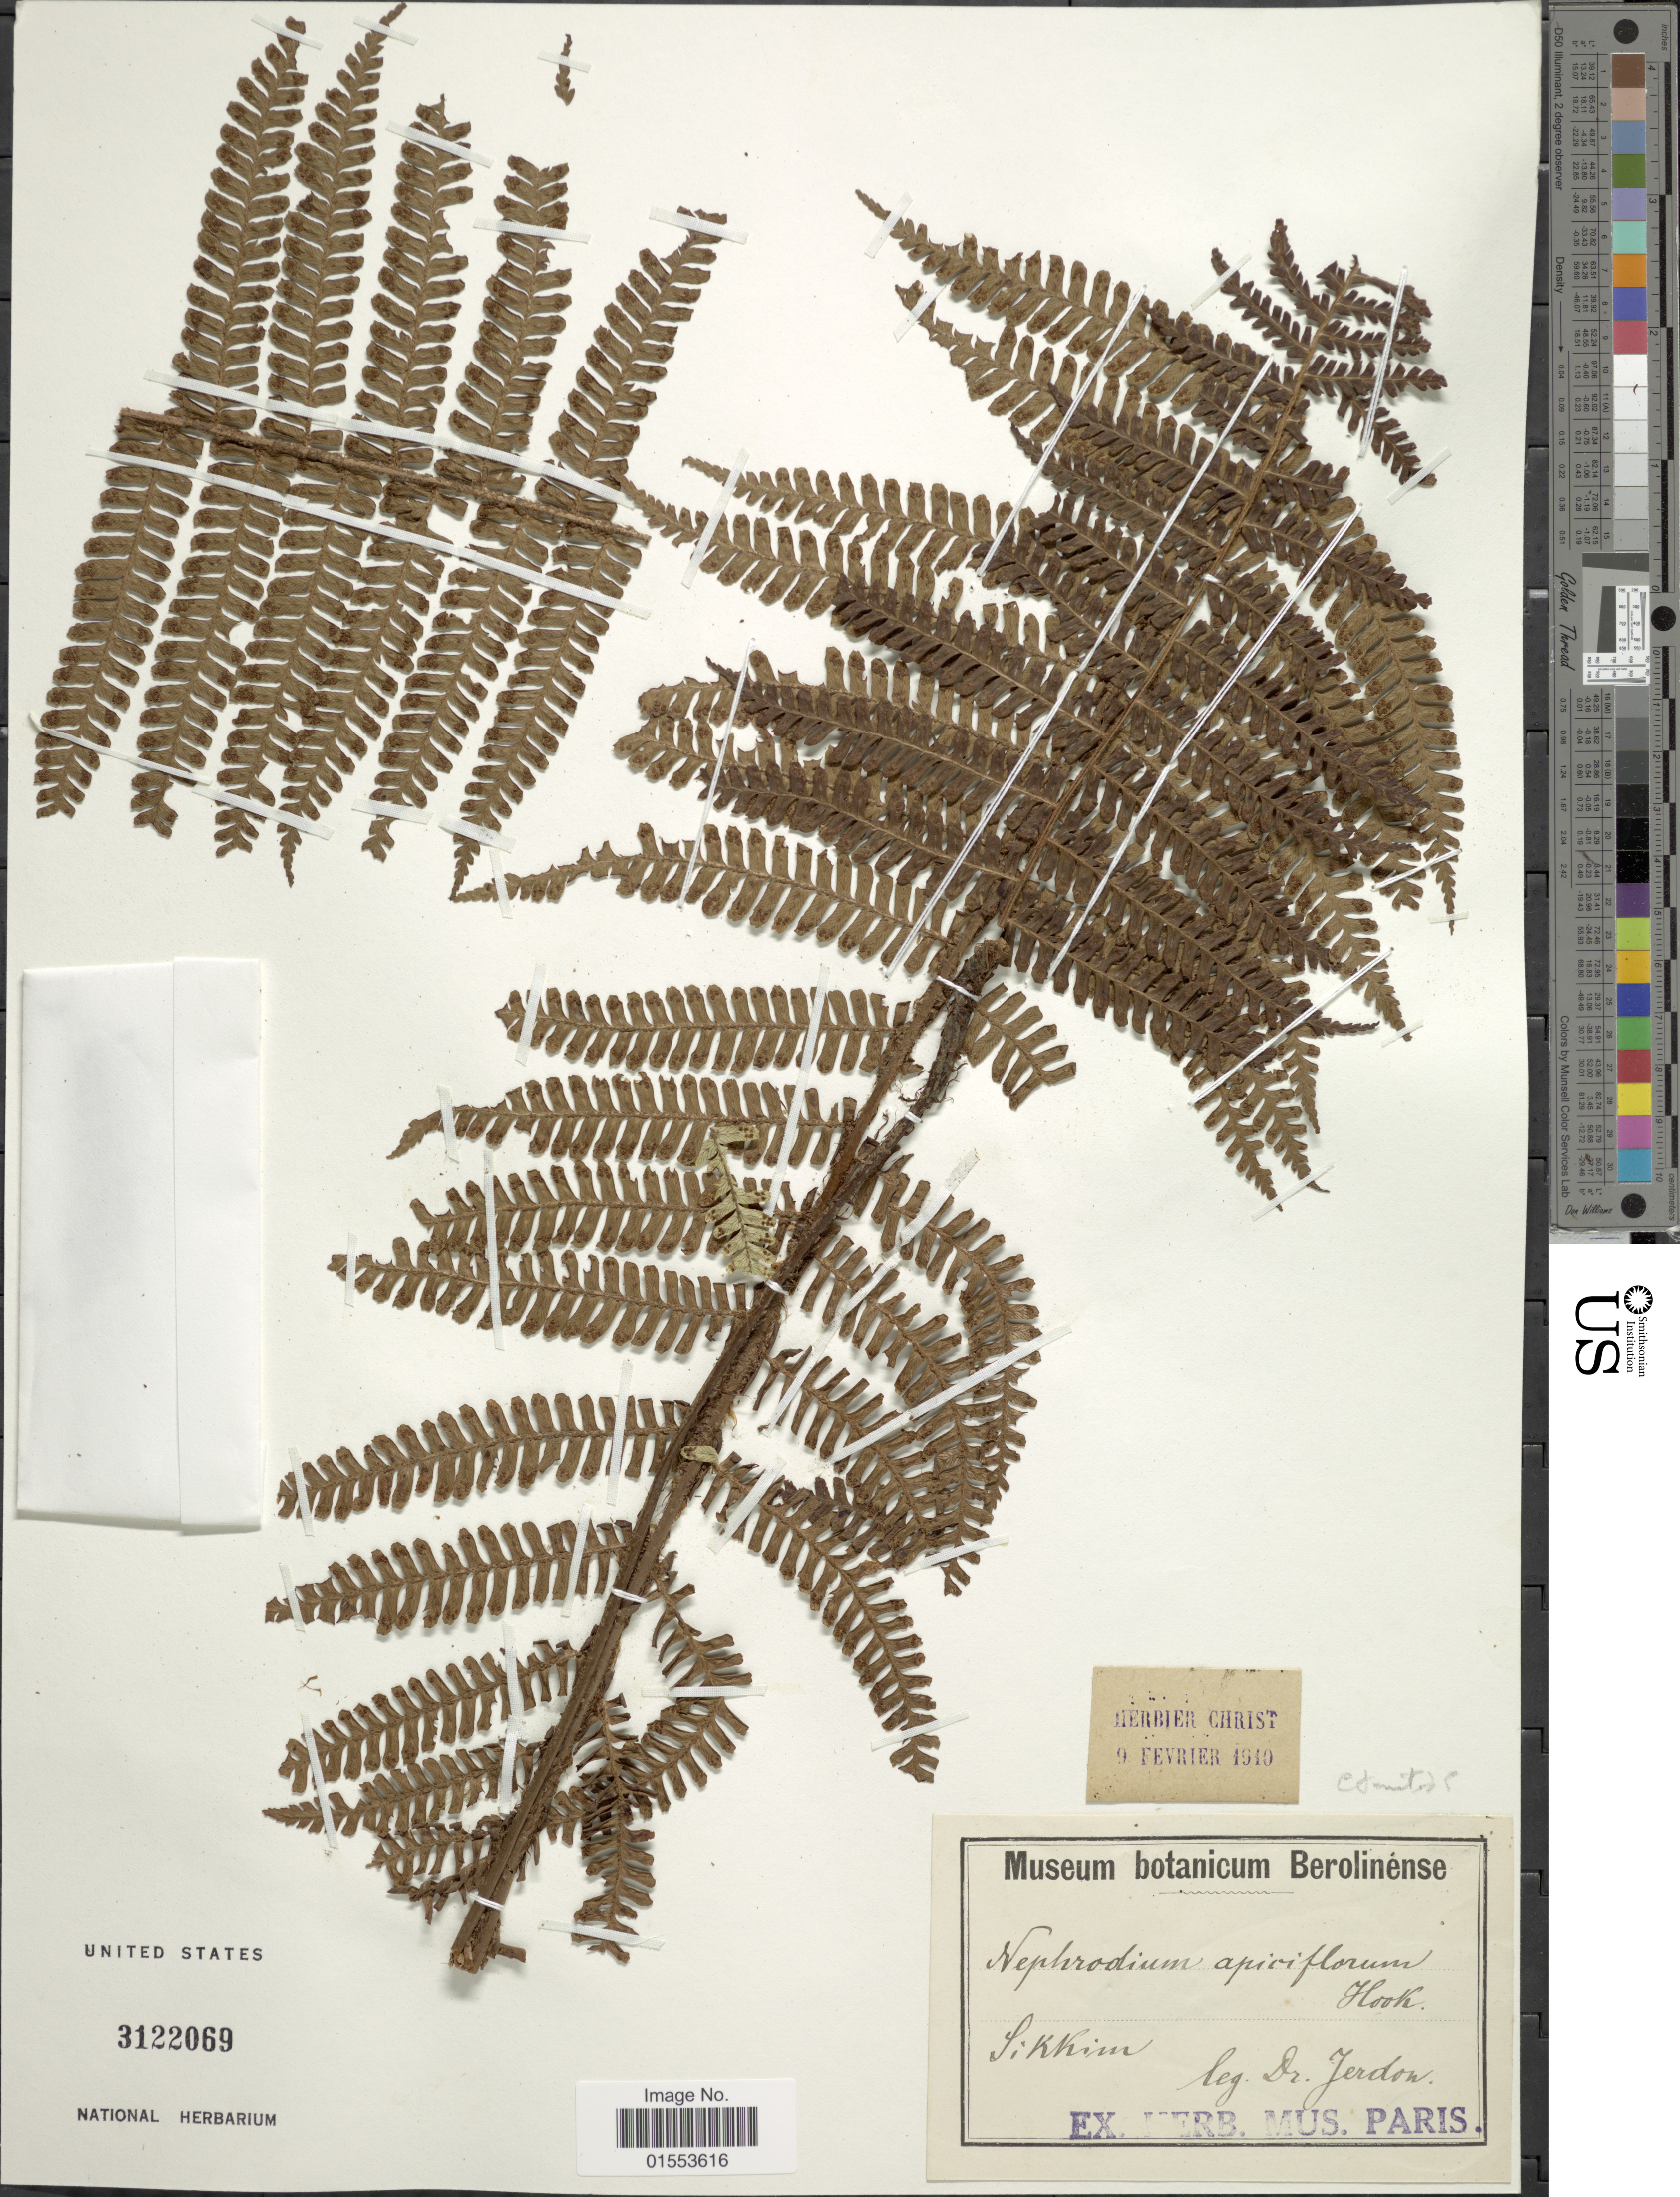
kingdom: Plantae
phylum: Tracheophyta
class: Polypodiopsida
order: Polypodiales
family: Dryopteridaceae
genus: Dryopteris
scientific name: Dryopteris apiciflora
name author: (Wall. ex Mett.) Kuntze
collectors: Jerdon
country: India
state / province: Sikkim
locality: Sikkim.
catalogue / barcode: US 3122069